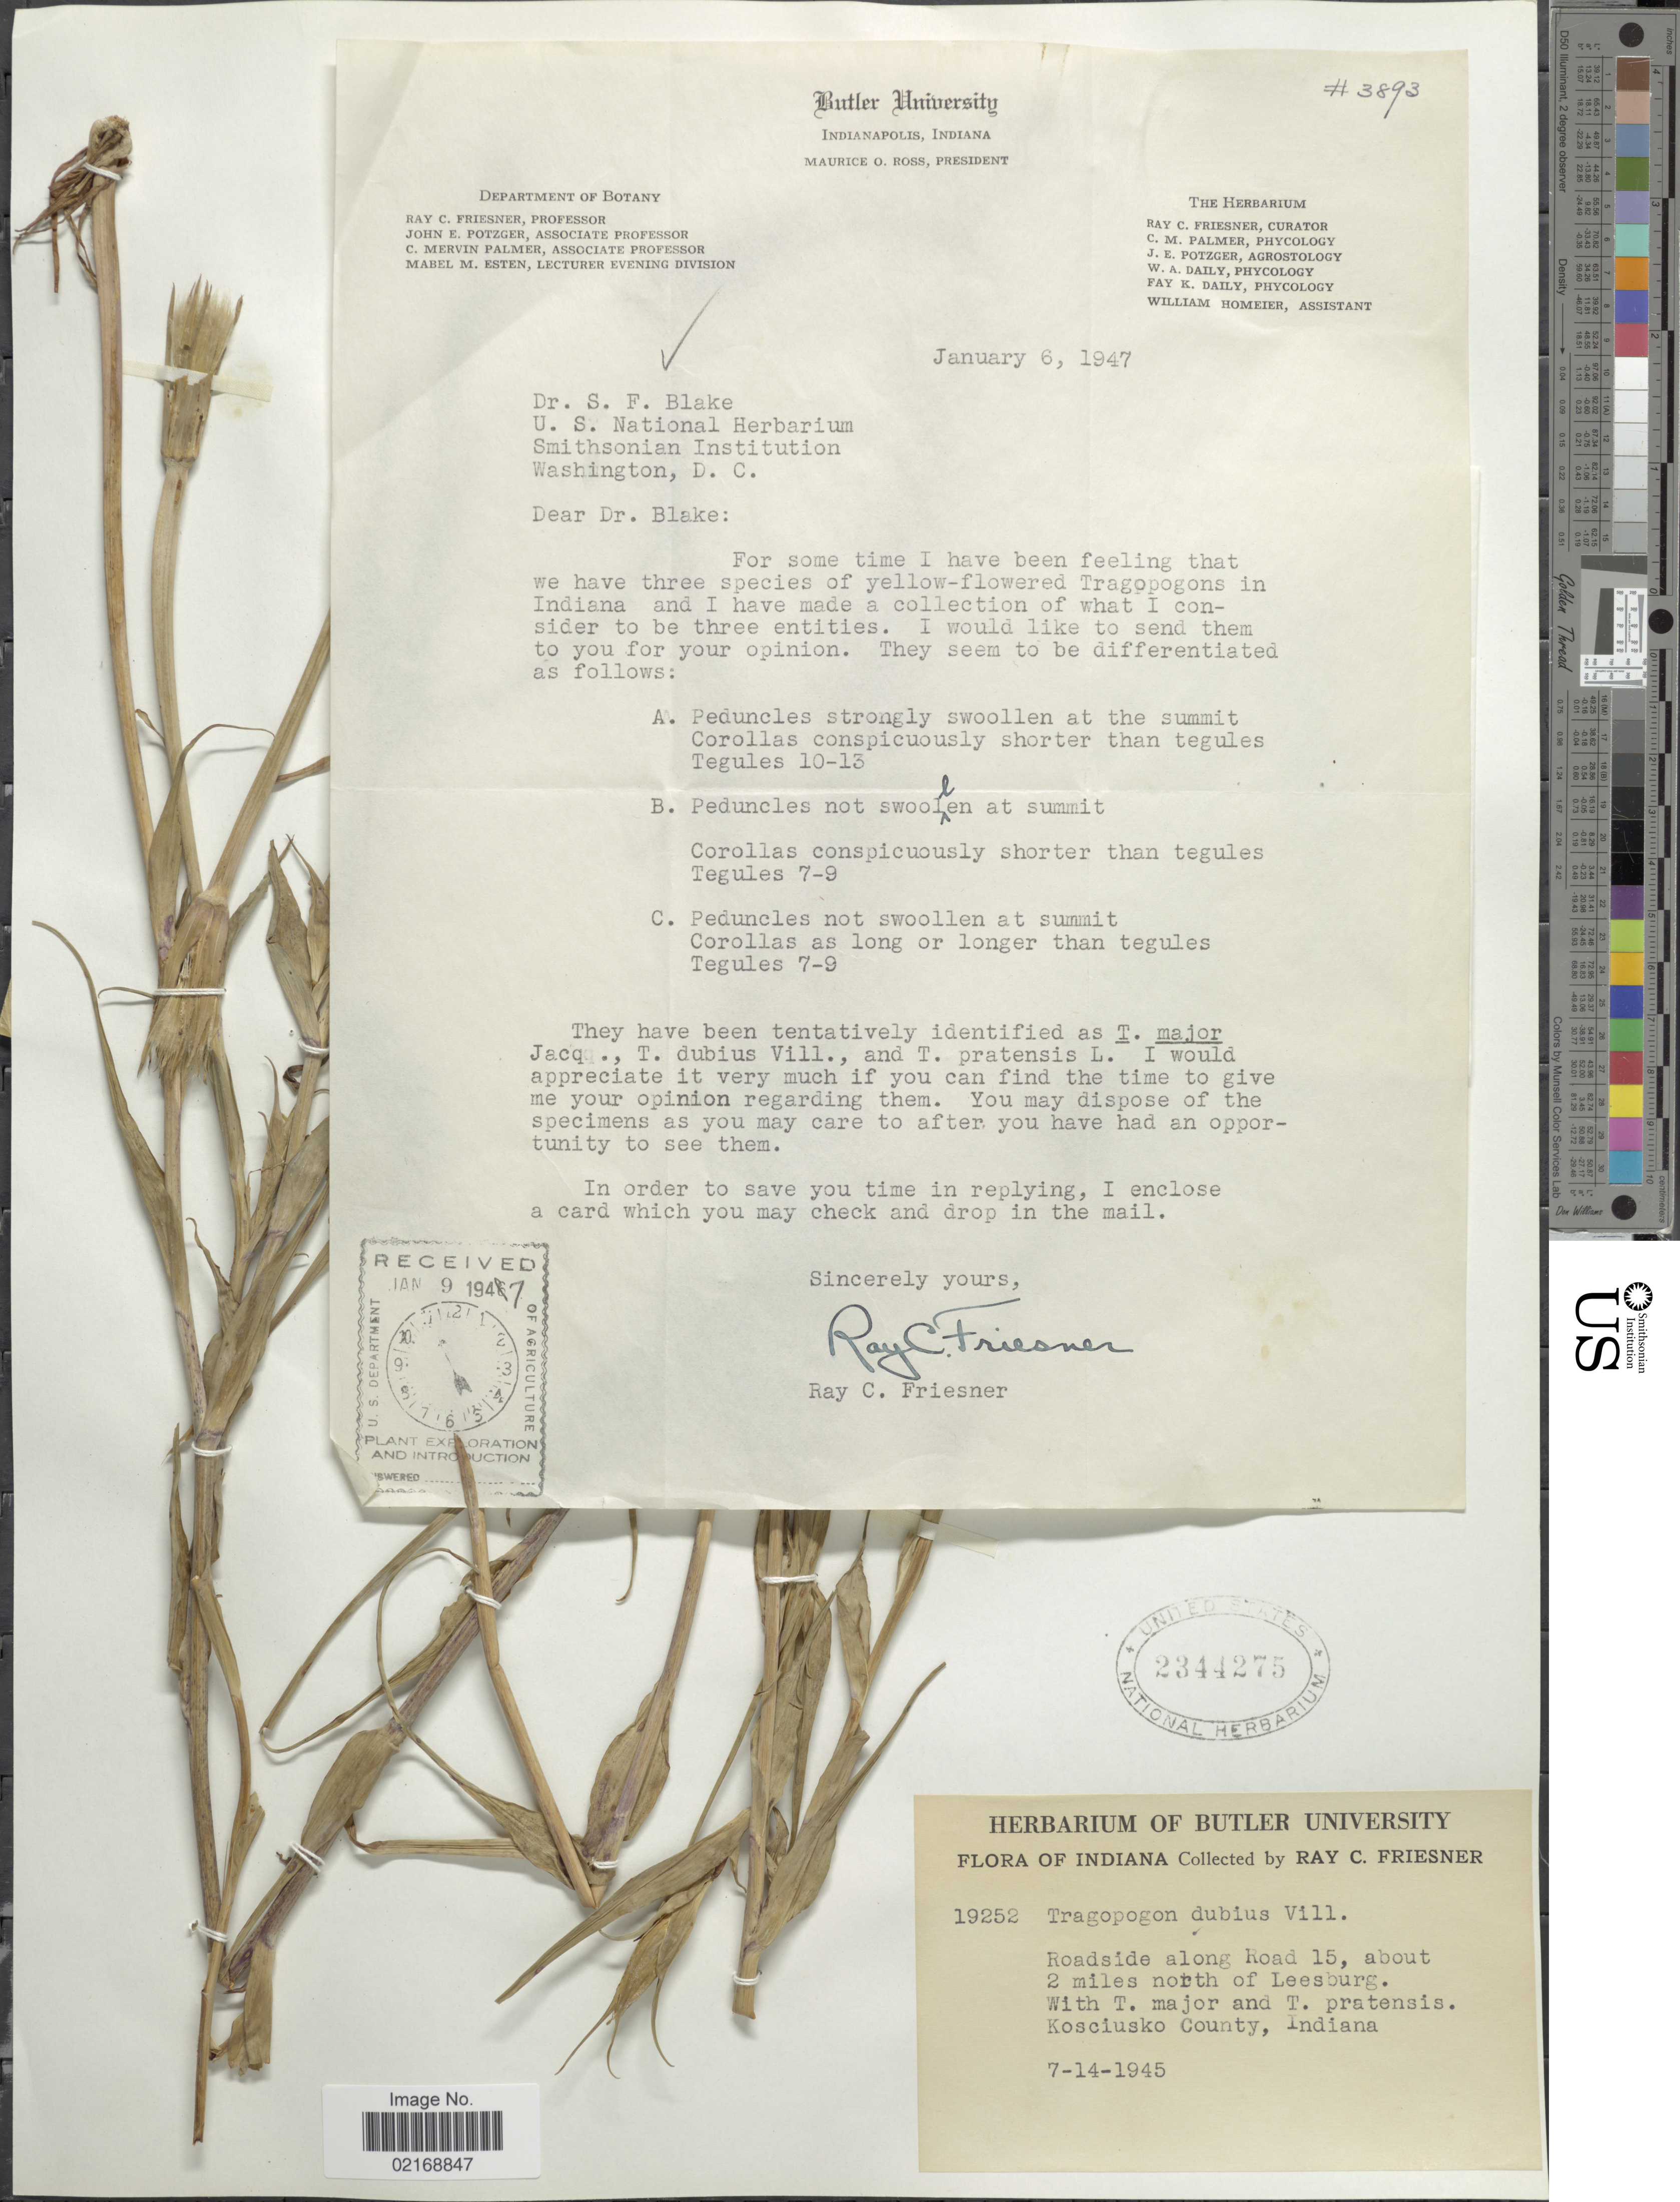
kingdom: Plantae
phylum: Tracheophyta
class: Magnoliopsida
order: Asterales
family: Asteraceae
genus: Tragopogon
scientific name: Tragopogon dubius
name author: Scop.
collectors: R. Friesner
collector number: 19252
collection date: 1945-07-14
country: United States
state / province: Indiana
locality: Along Road 15, about 2 miles north of Leesburg. Kosciusko County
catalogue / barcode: US 2344275